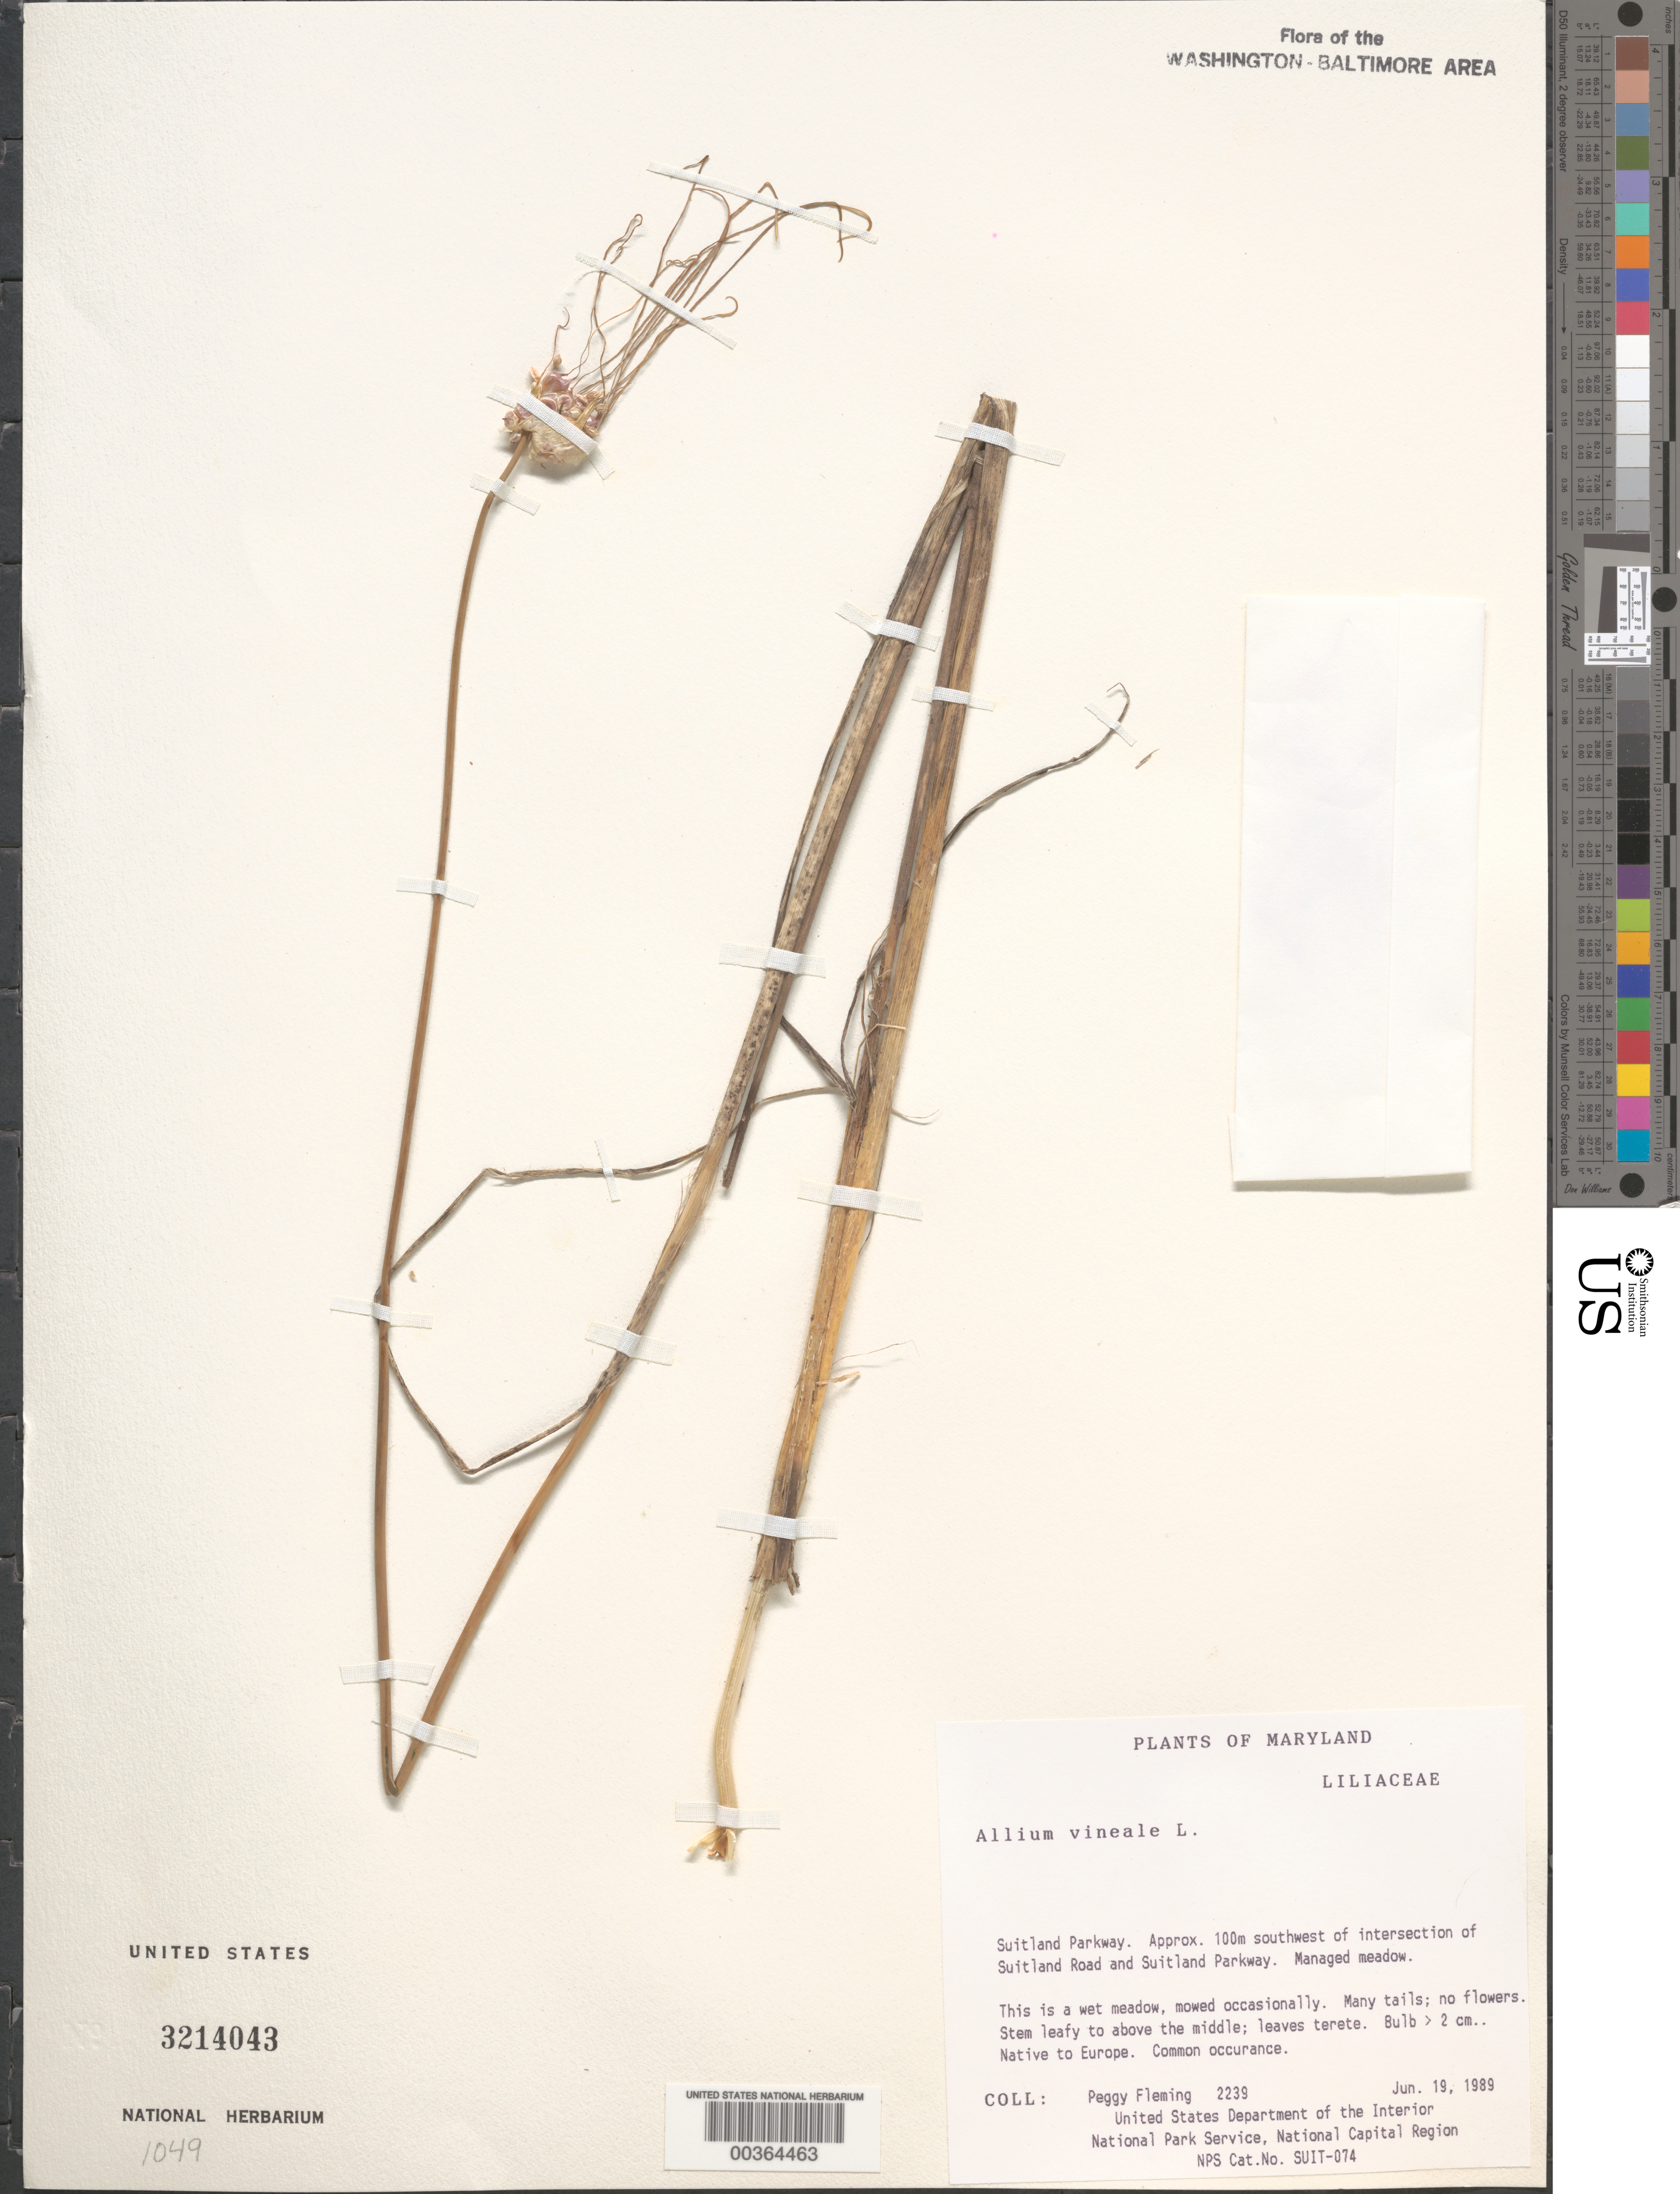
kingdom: Plantae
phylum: Tracheophyta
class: Liliopsida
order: Asparagales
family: Amaryllidaceae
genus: Allium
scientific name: Allium vineale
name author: L.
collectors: P. Fleming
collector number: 2239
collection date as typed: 19 Jun 1989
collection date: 1989-06-19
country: United States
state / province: Maryland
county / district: Prince George's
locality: Suitland Parkway, SW of intersection of Suitland Road and Suitland Parkway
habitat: Managed meadow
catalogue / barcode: US 3214043